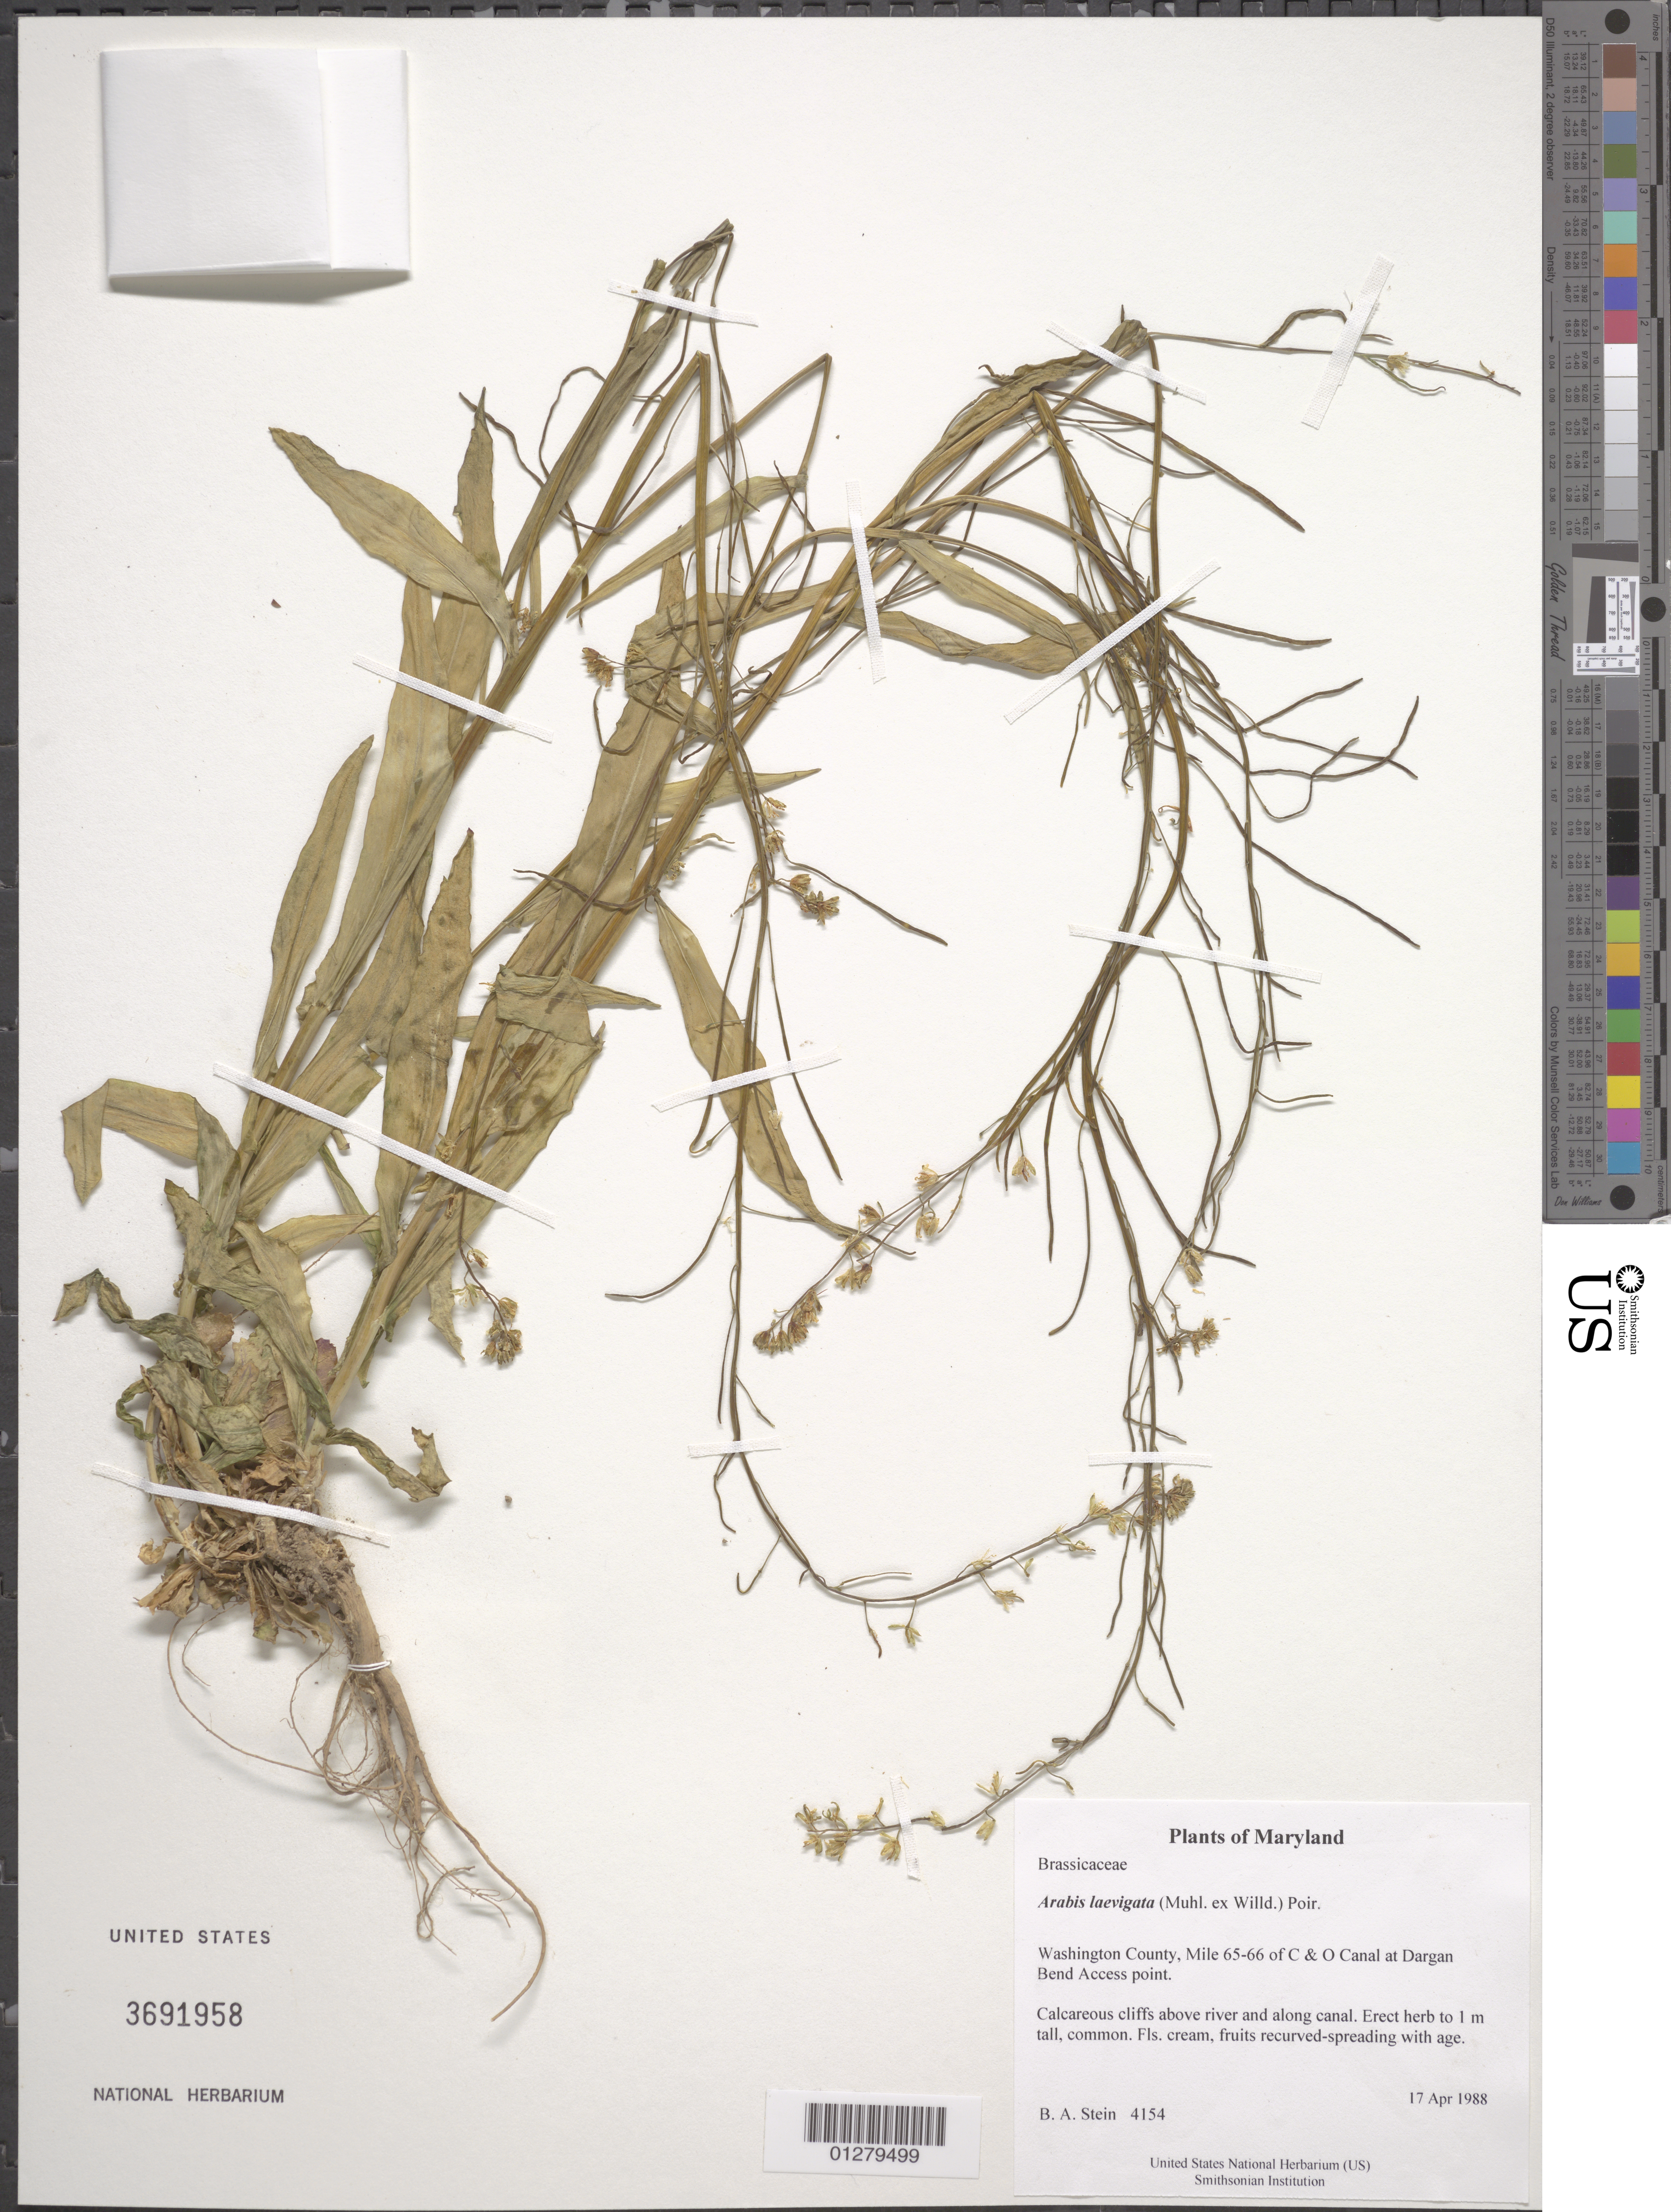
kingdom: Plantae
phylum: Tracheophyta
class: Magnoliopsida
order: Brassicales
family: Brassicaceae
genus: Arabis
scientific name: Arabis laevigata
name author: (Muhl. ex Willd.) Poir.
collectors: B. A. Stein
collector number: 4154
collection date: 1988-04-17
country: United States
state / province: Maryland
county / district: Washington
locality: Mile 65-66 of C & O Canal at Dargan Bend Access point.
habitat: Calcareous cliffs above river and along canal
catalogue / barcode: US 3691958